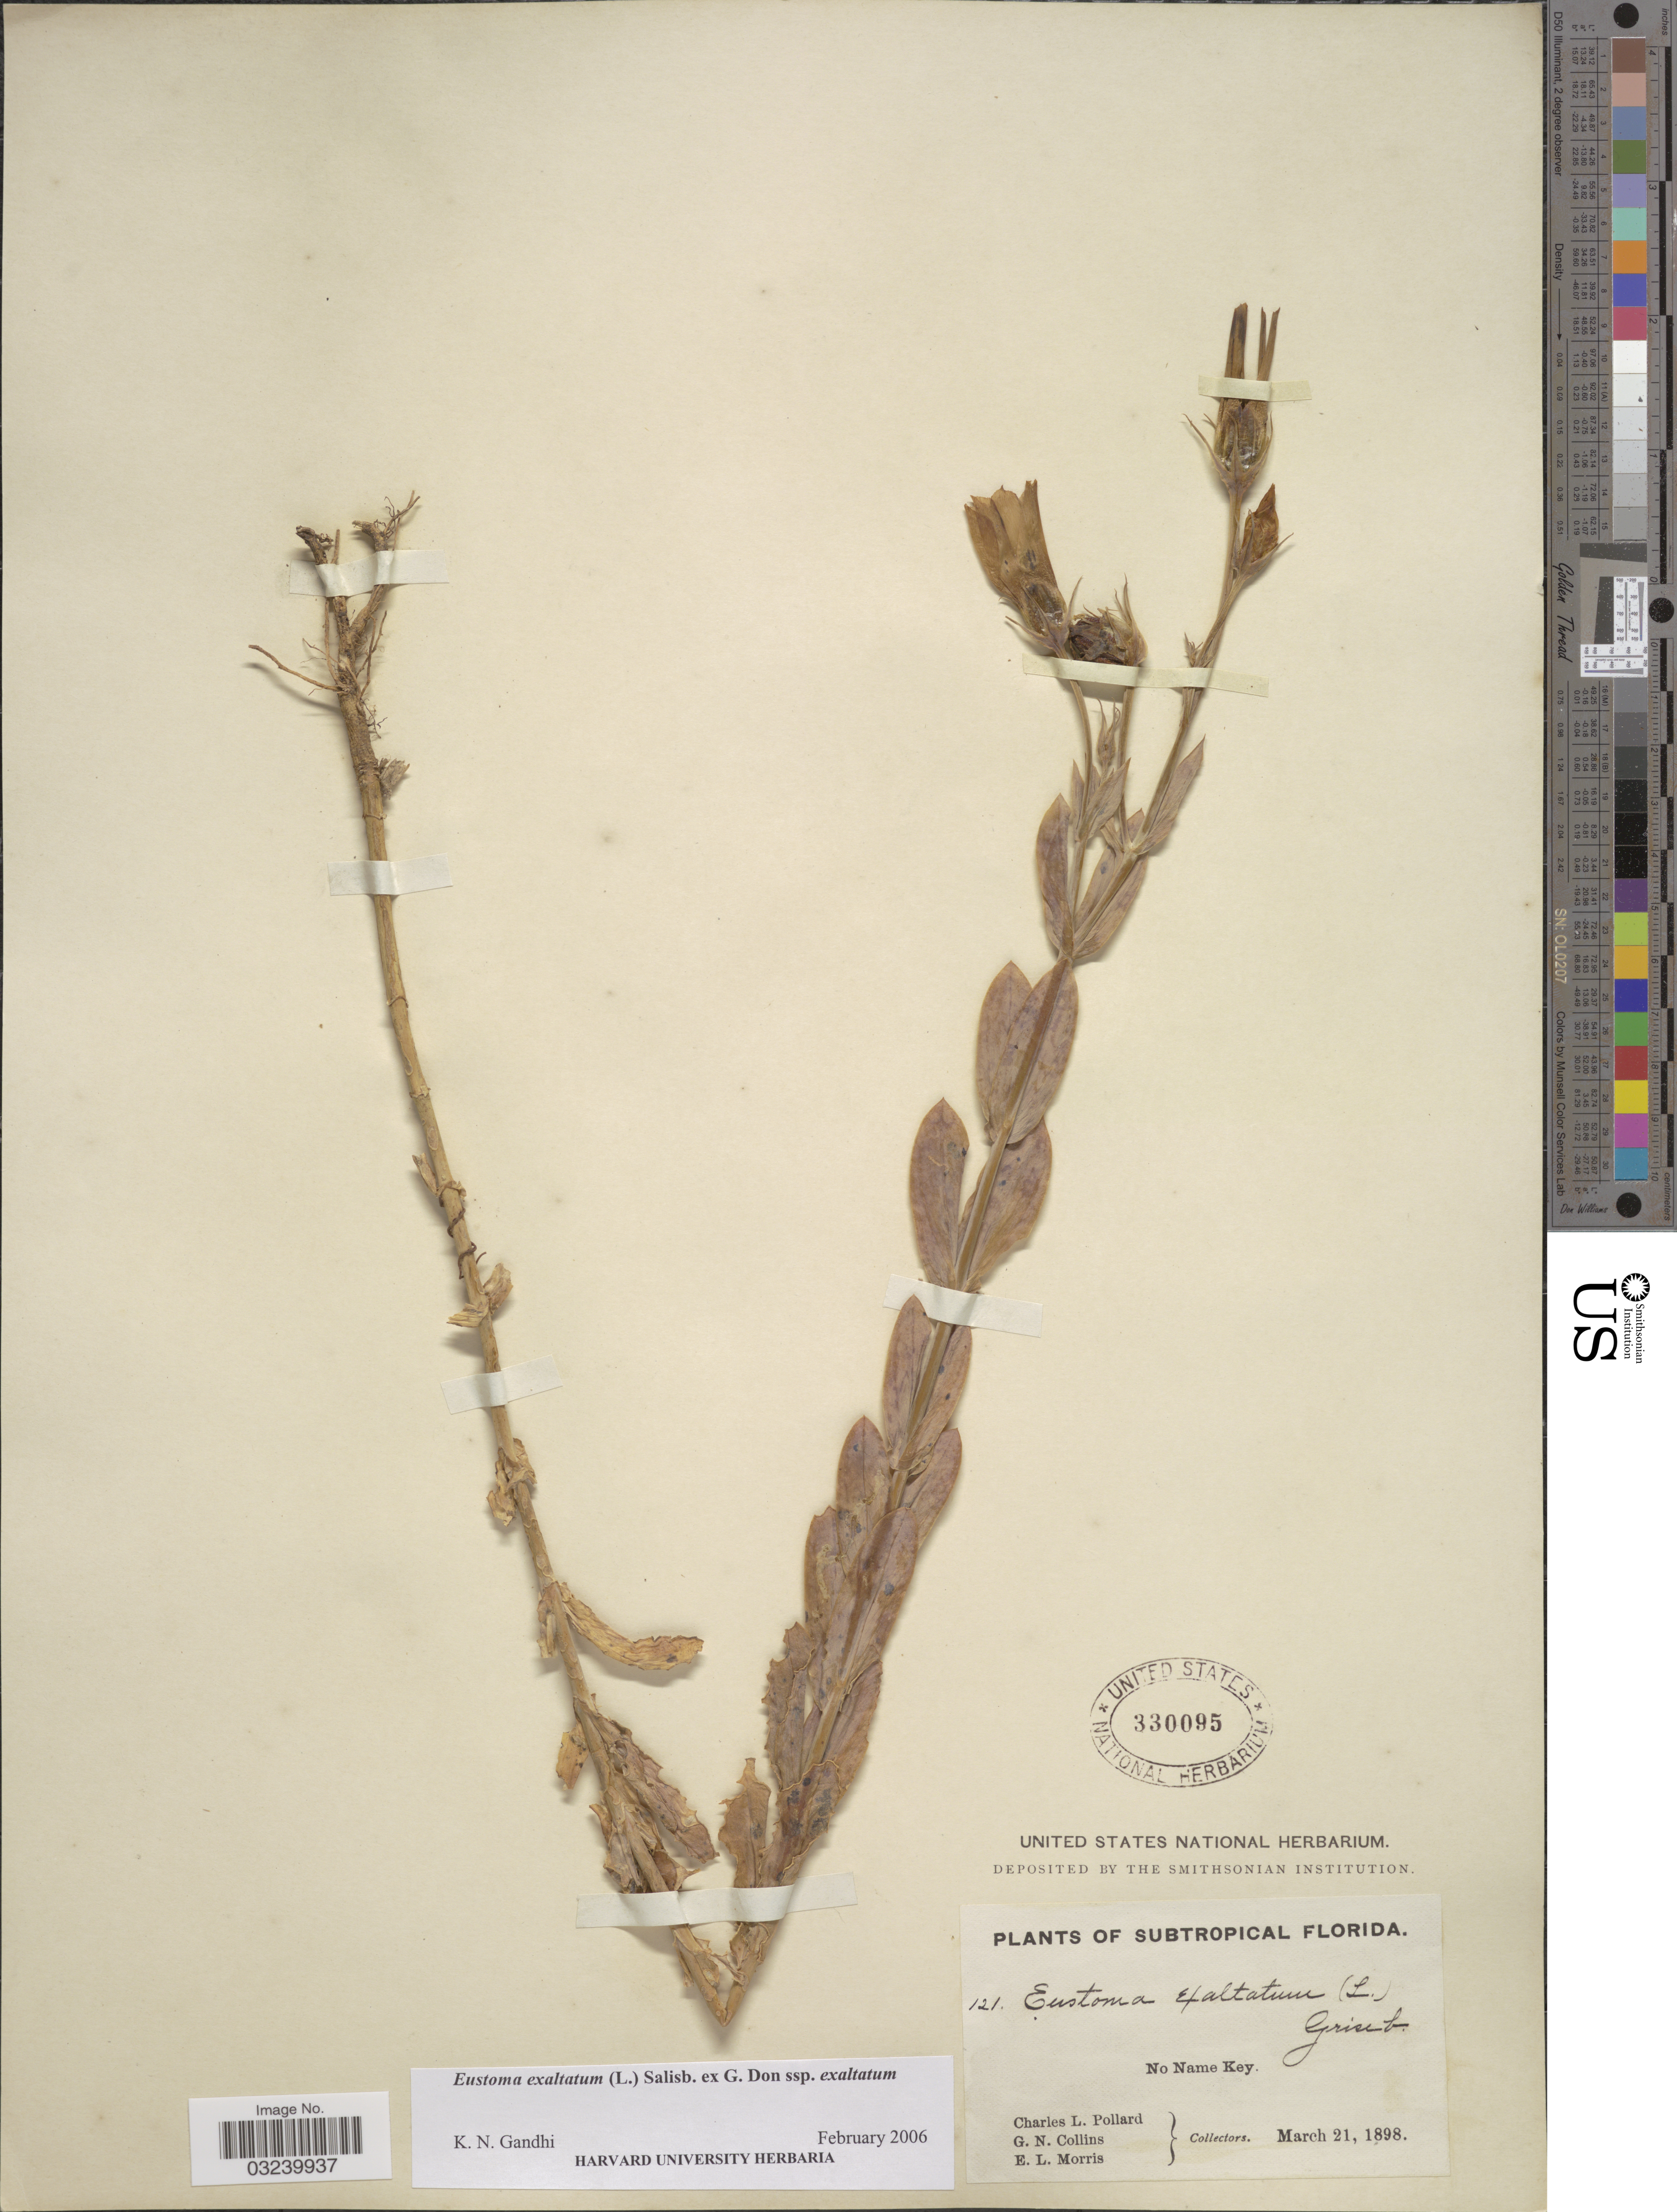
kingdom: Plantae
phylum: Tracheophyta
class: Magnoliopsida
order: Gentianales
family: Gentianaceae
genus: Eustoma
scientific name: Eustoma exaltatum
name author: (L.) Salisb. ex Don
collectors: C. L. Pollard, G. Collins & E. Morris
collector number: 121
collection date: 1898-03-21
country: United States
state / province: Florida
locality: Subtropical Florida, No Name Key.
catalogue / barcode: US 330095